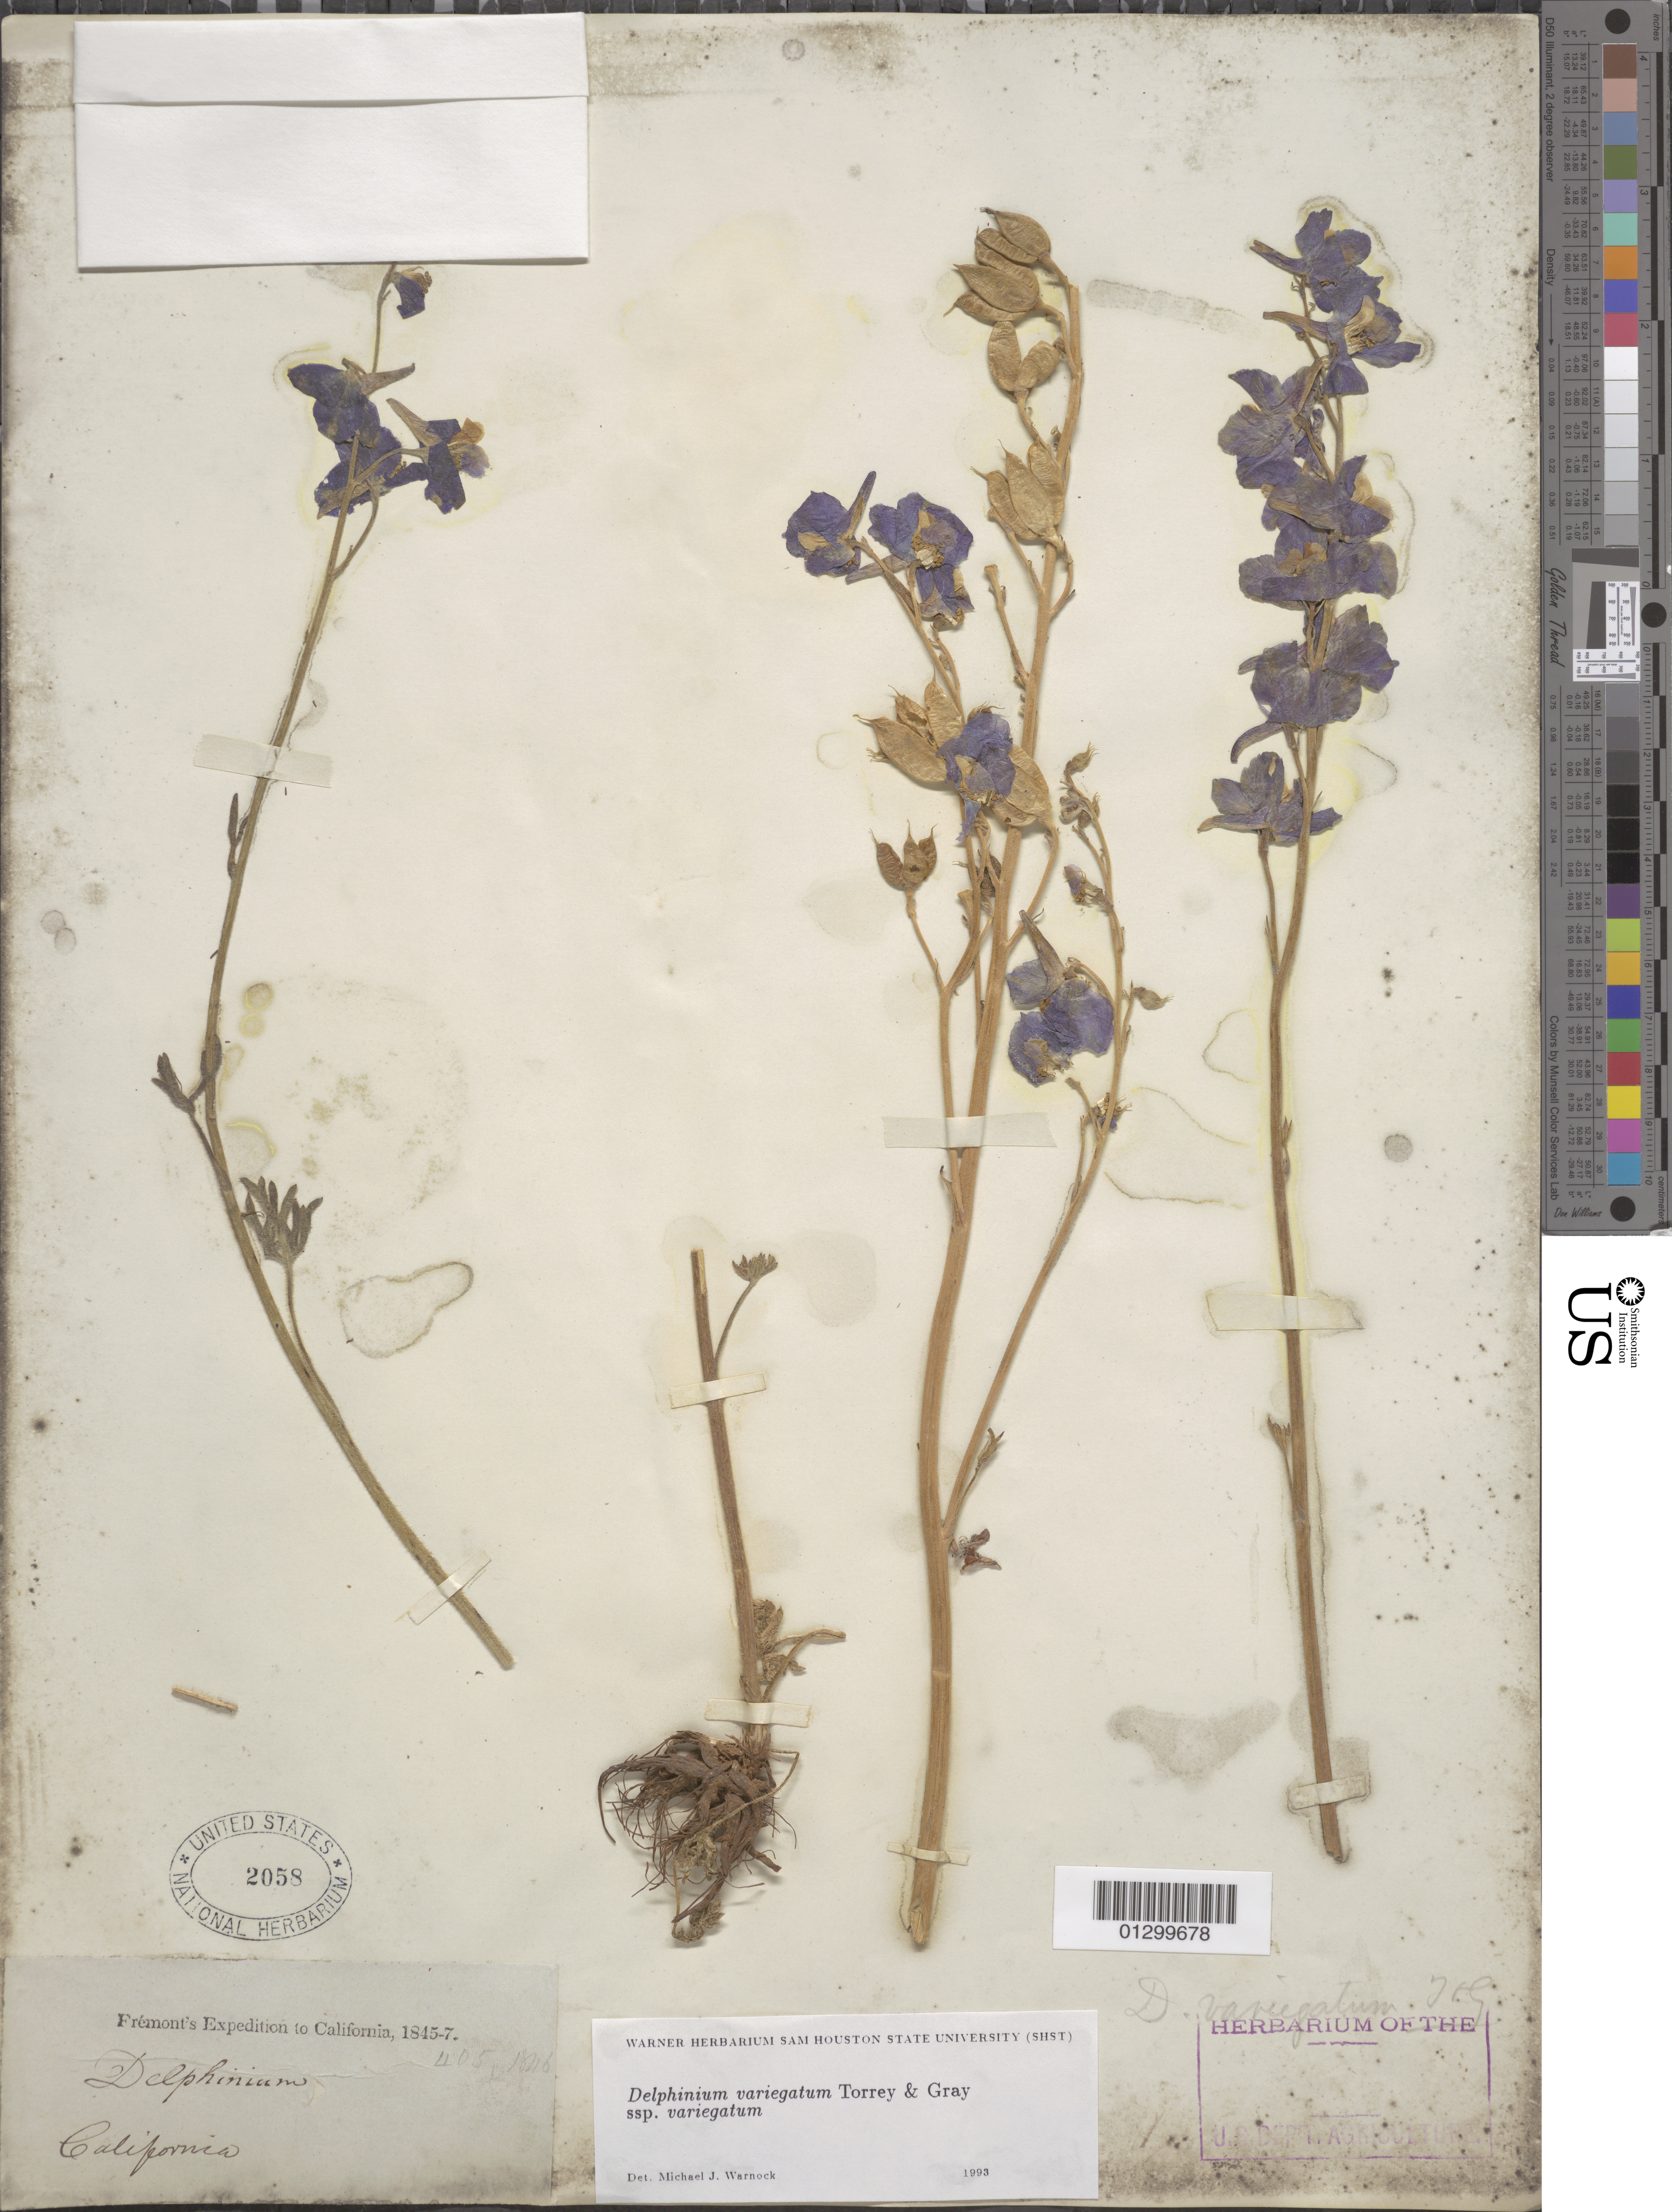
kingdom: Plantae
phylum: Tracheophyta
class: Magnoliopsida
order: Ranunculales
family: Ranunculaceae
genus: Delphinium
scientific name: Delphinium variegatum subsp. variegatum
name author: Torr. & A. Gray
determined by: Warnock, M. J.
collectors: J. C. Frémont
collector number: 405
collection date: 1846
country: United States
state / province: California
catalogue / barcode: US 2058